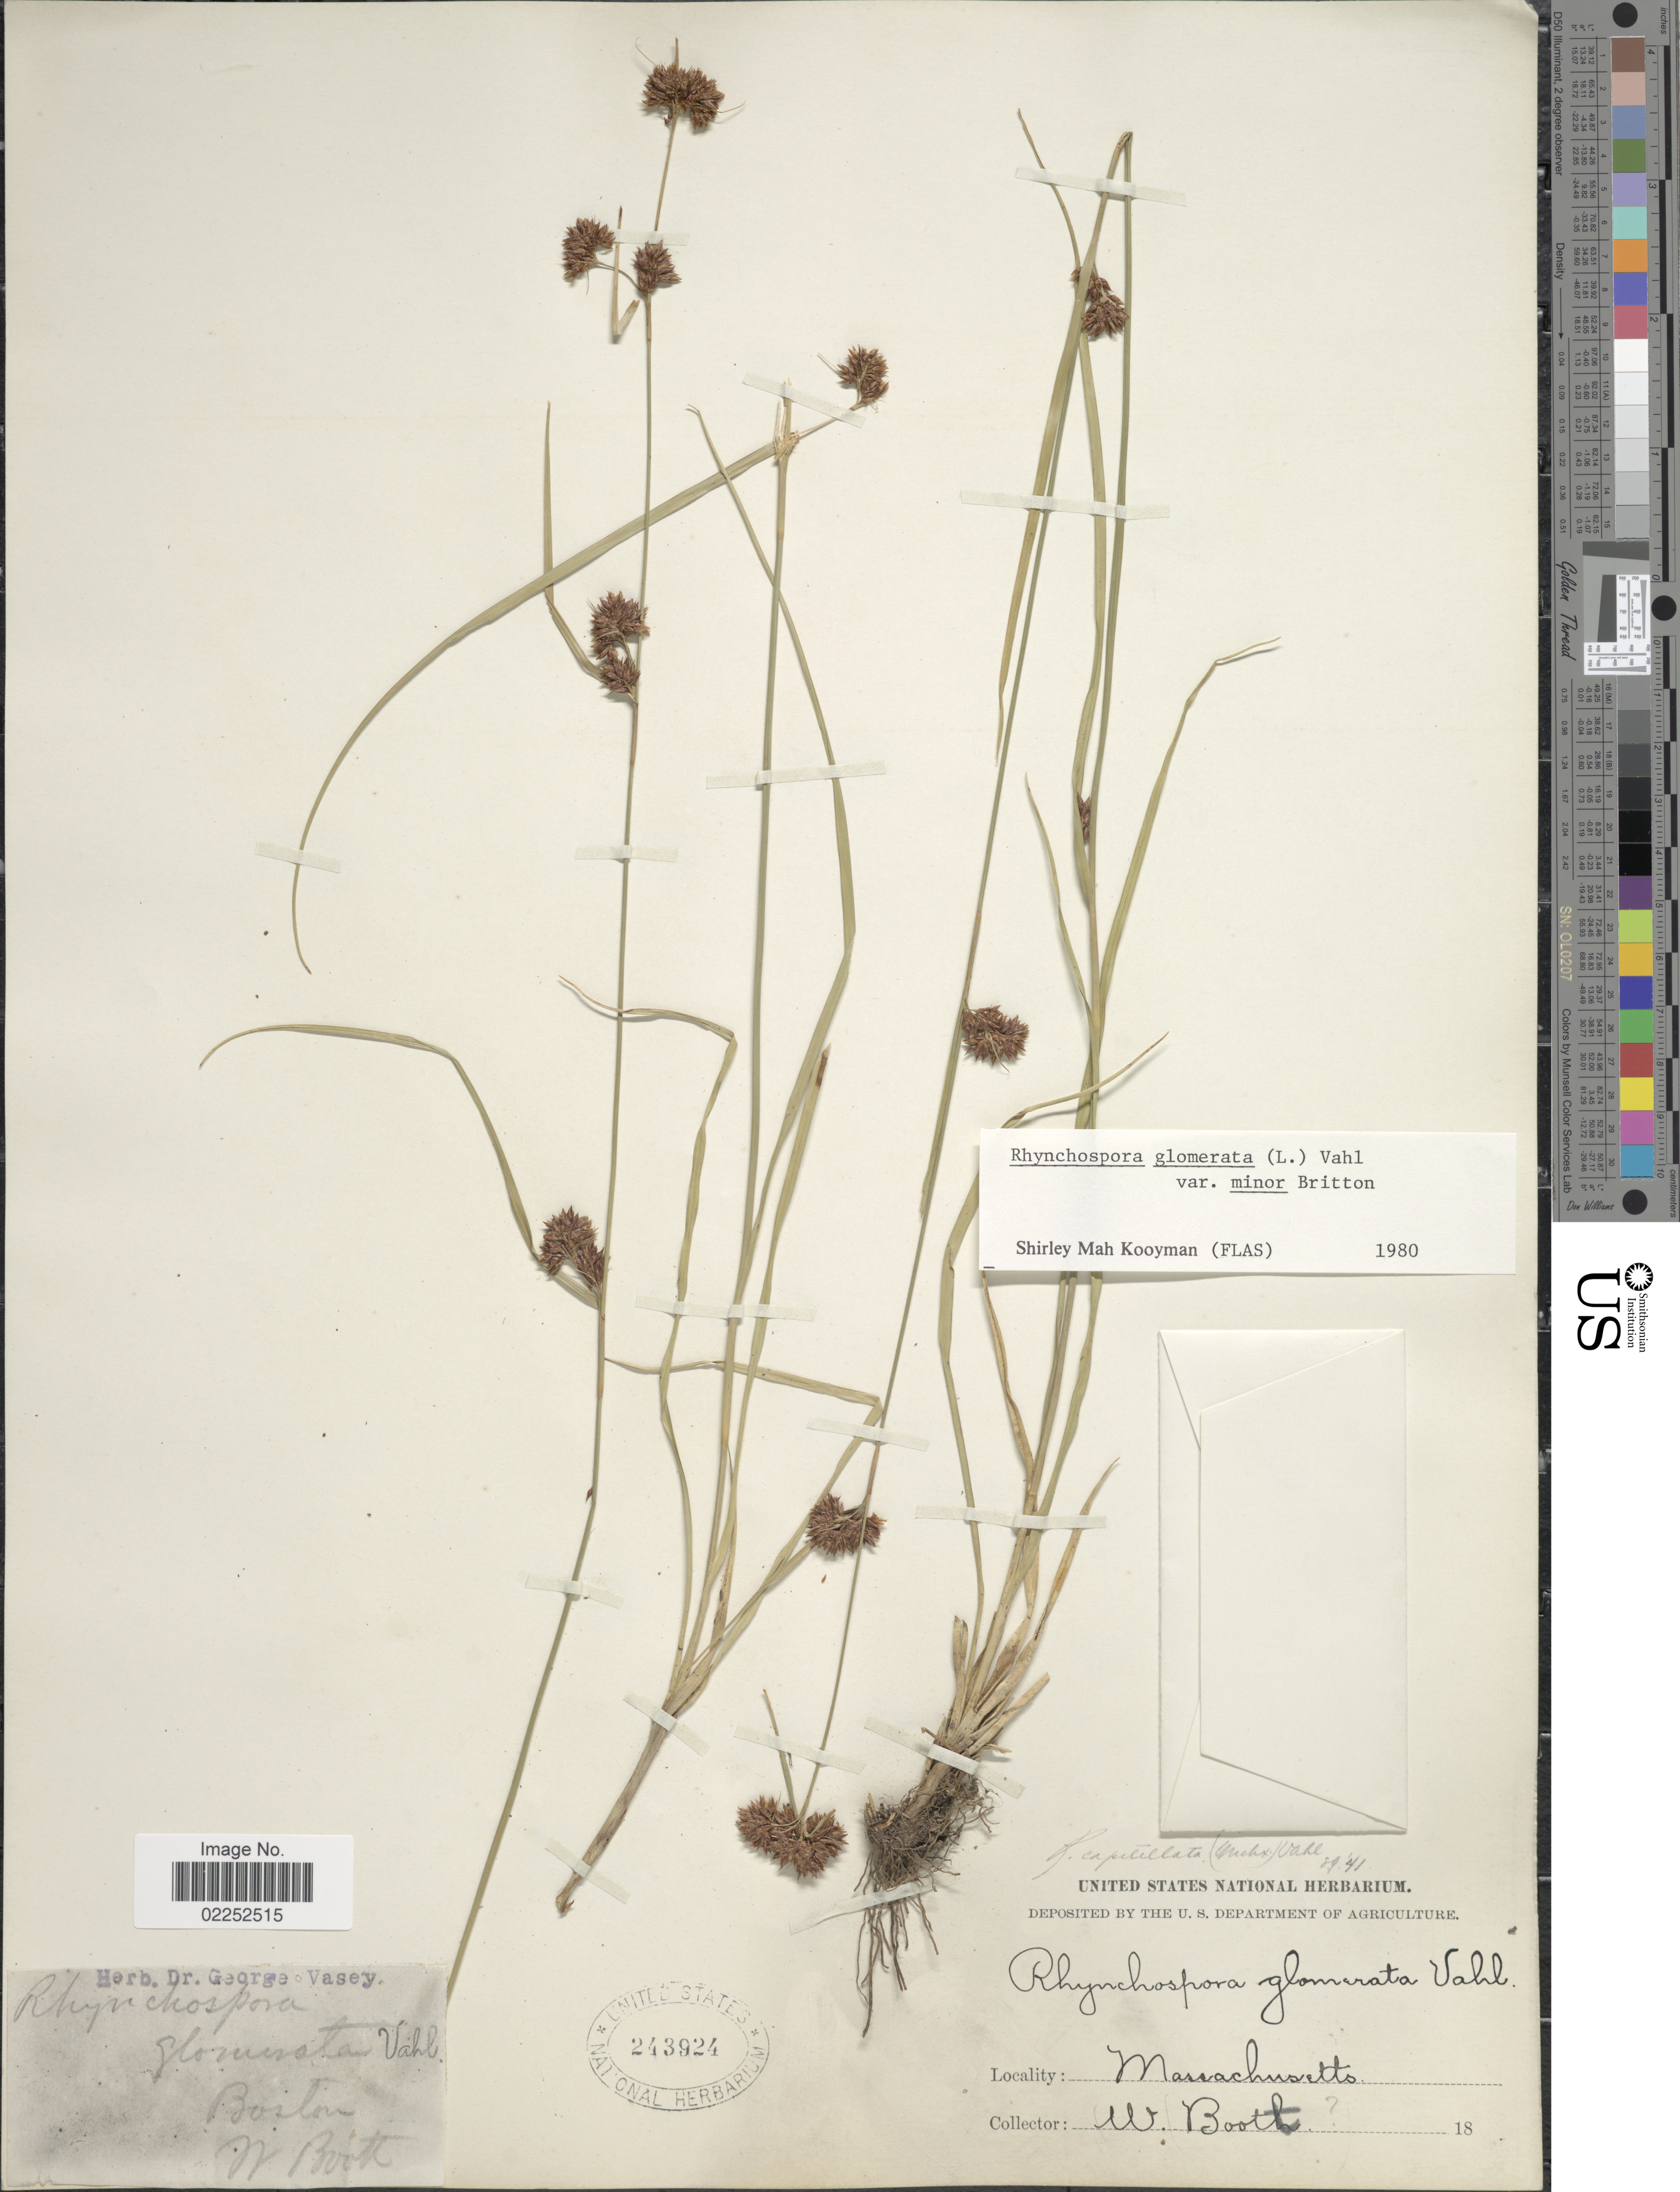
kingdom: Plantae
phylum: Tracheophyta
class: Liliopsida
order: Poales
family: Cyperaceae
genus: Rhynchospora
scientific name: Rhynchospora capitellata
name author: (Michx.) Vahl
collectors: W. Boott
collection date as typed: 18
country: United States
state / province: Massachusetts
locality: Boston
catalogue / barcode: US 243924